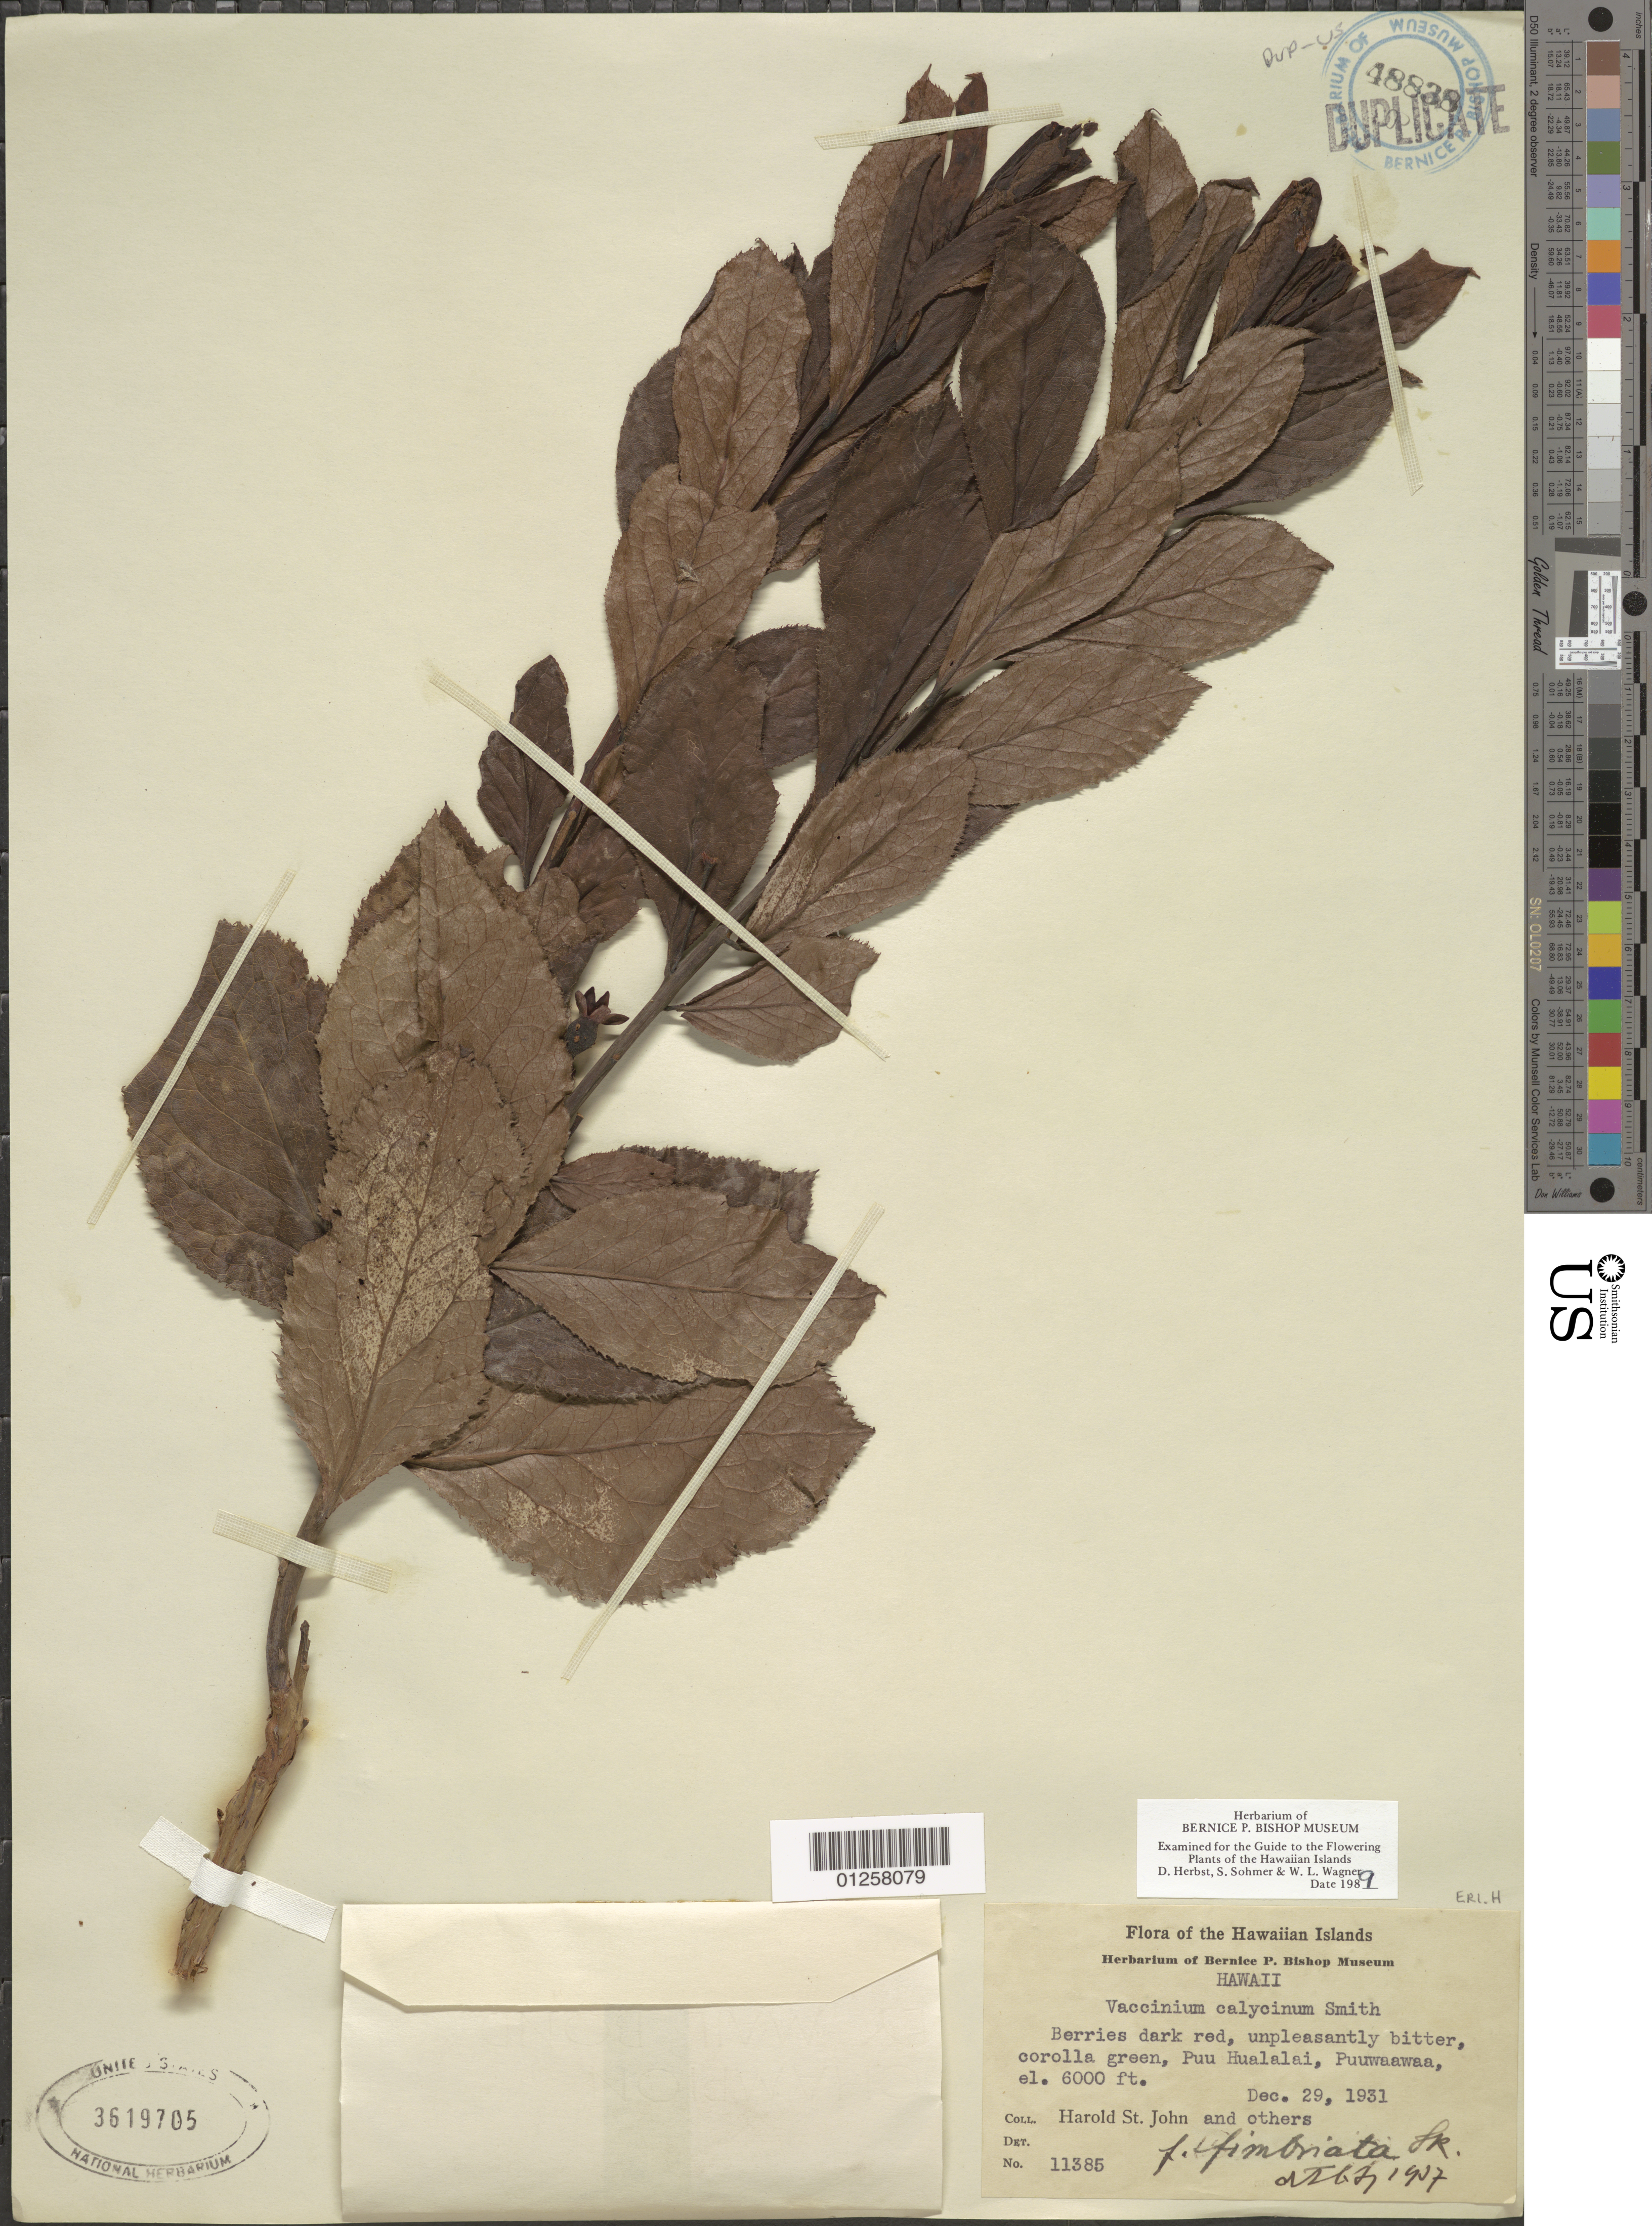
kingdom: Plantae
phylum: Tracheophyta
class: Magnoliopsida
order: Ericales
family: Ericaceae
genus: Vaccinium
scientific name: Vaccinium calycinum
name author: Sm.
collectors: H. St. John et al.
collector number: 11385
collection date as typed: Dec 29, 1931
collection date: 1931-12-29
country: United States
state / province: Hawaii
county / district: Hawaii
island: Hawaii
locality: Pu'u Hualalai, Pu'uwa'awa'a.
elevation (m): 1829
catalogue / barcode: US 3619705